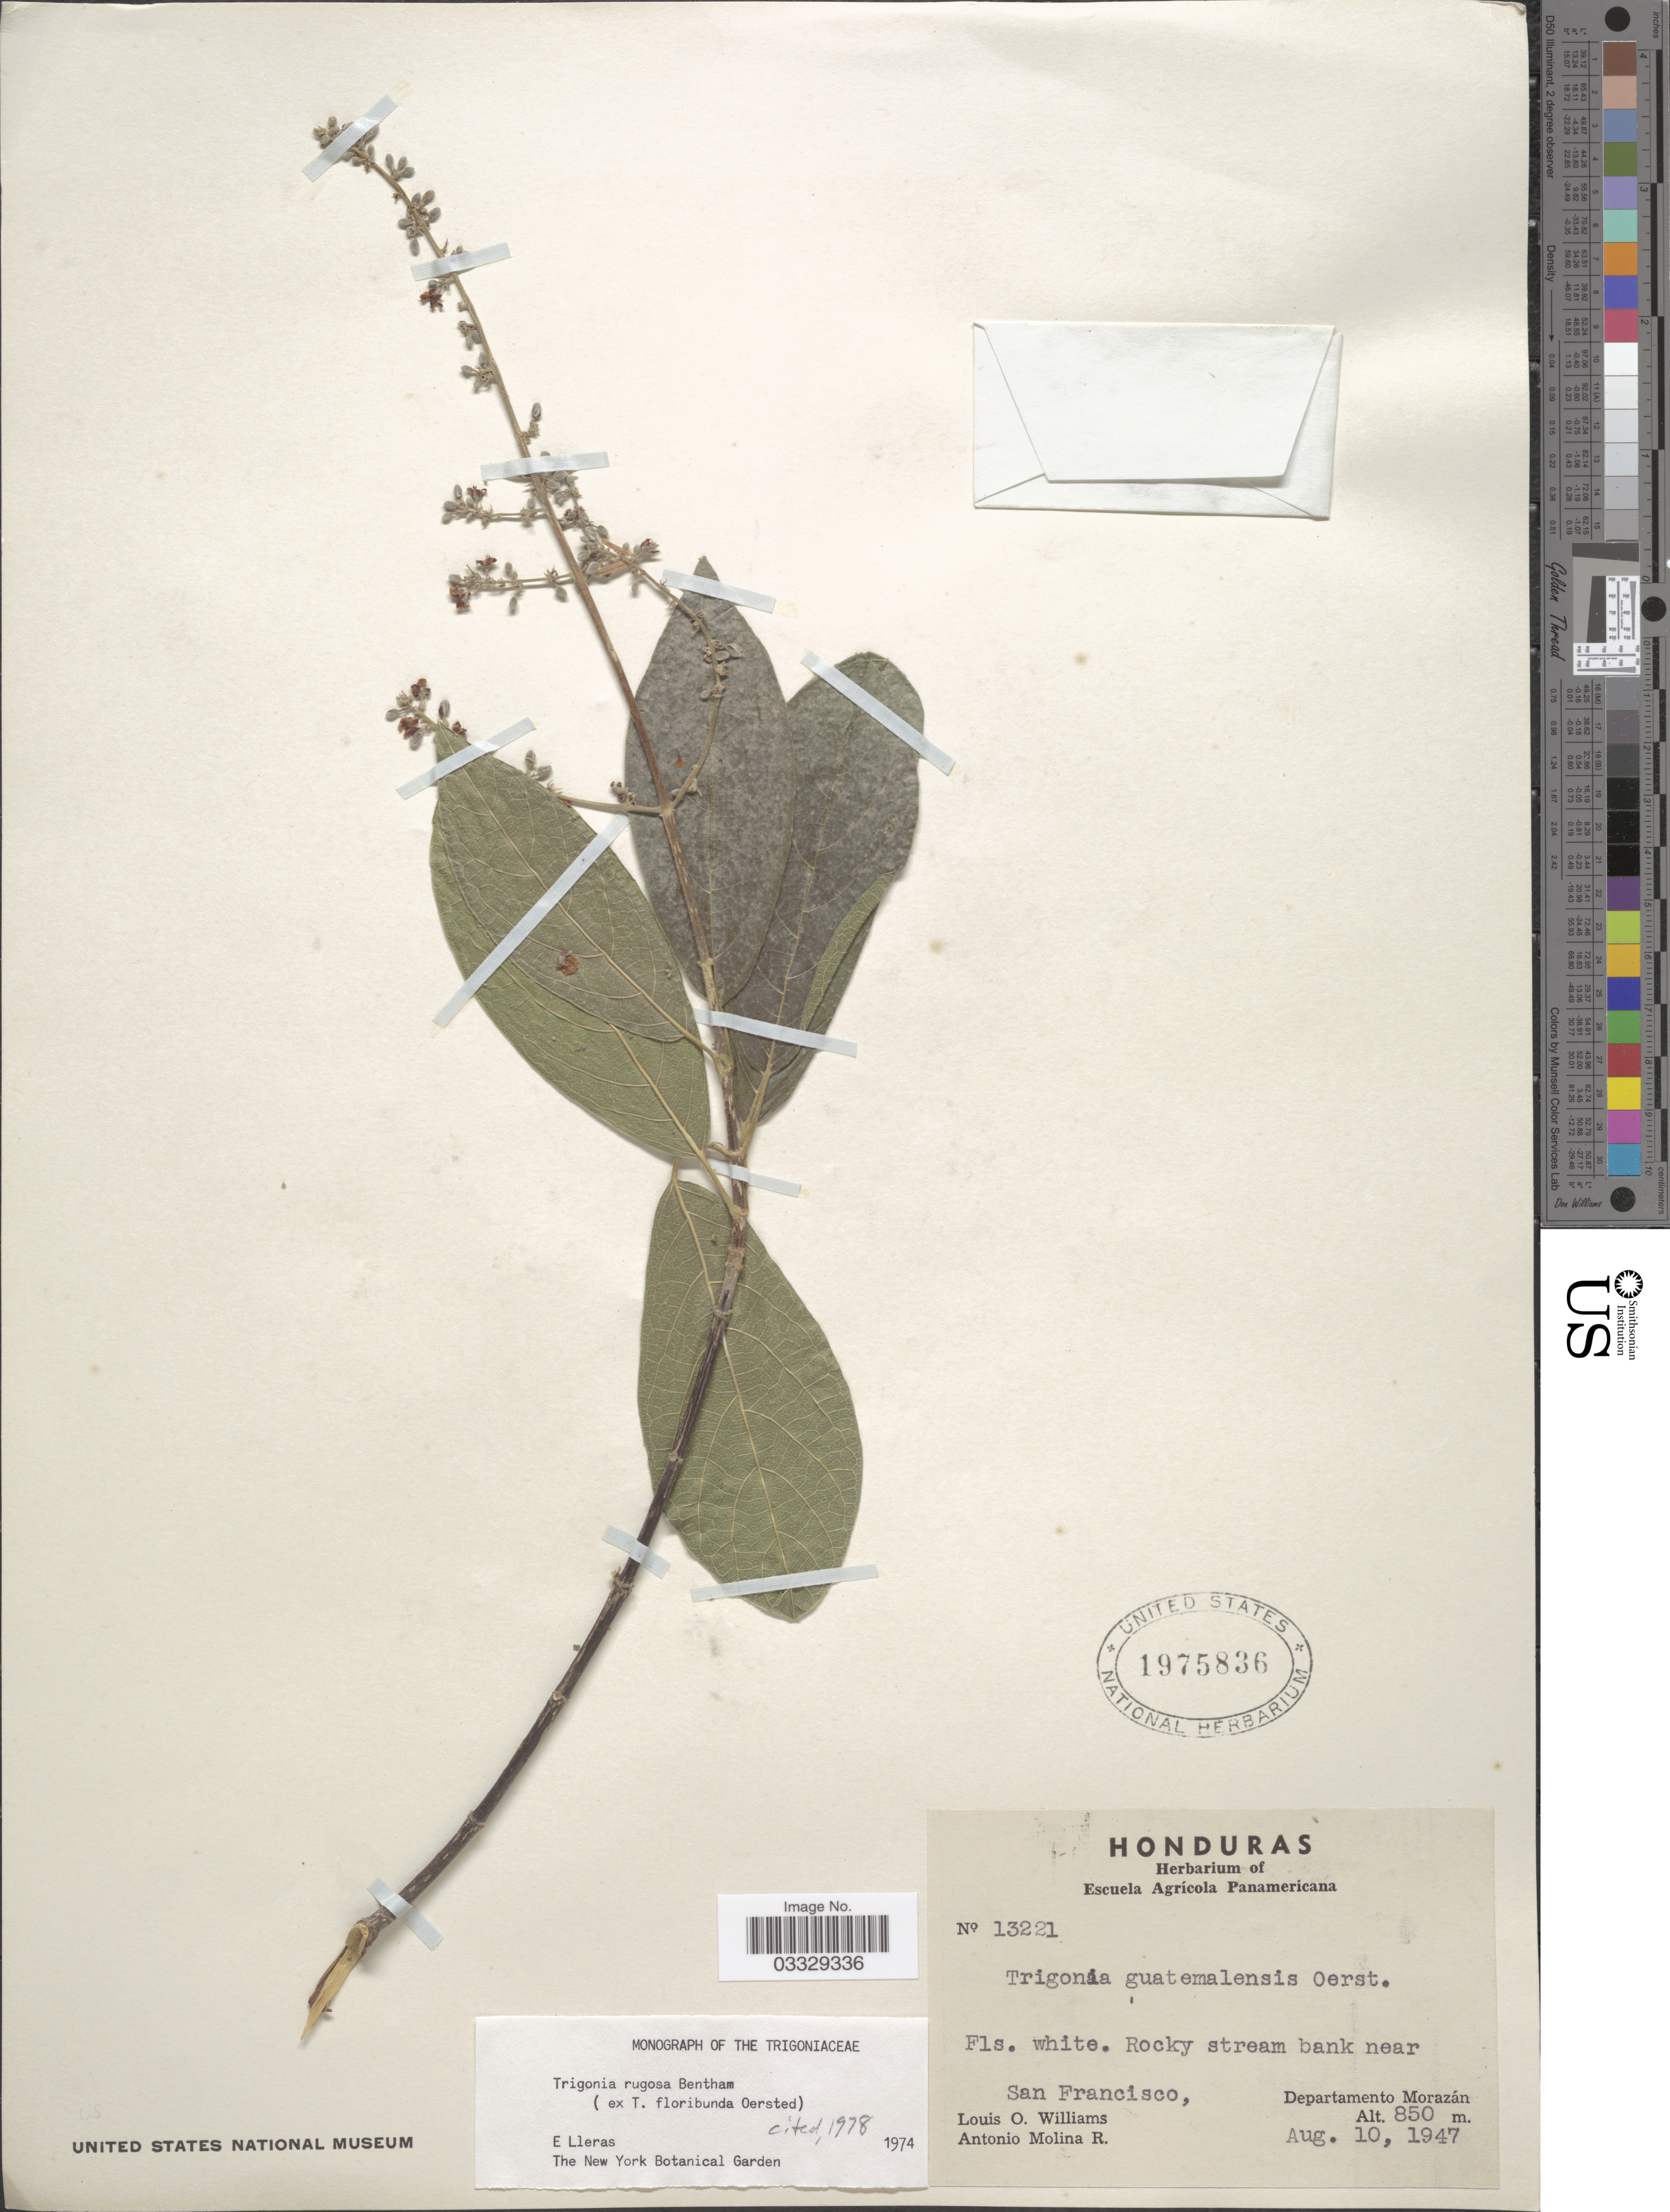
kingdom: Plantae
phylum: Tracheophyta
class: Magnoliopsida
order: Malpighiales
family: Trigoniaceae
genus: Trigonia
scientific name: Trigonia rugosa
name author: Benth.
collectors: L. O. Williams & A. Molina R.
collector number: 13221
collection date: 1947-08-10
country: Honduras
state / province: Fco. Morazán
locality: Rocky stream bank near San Francisco, Departamento Morazán.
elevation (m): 850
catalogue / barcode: US 1975836